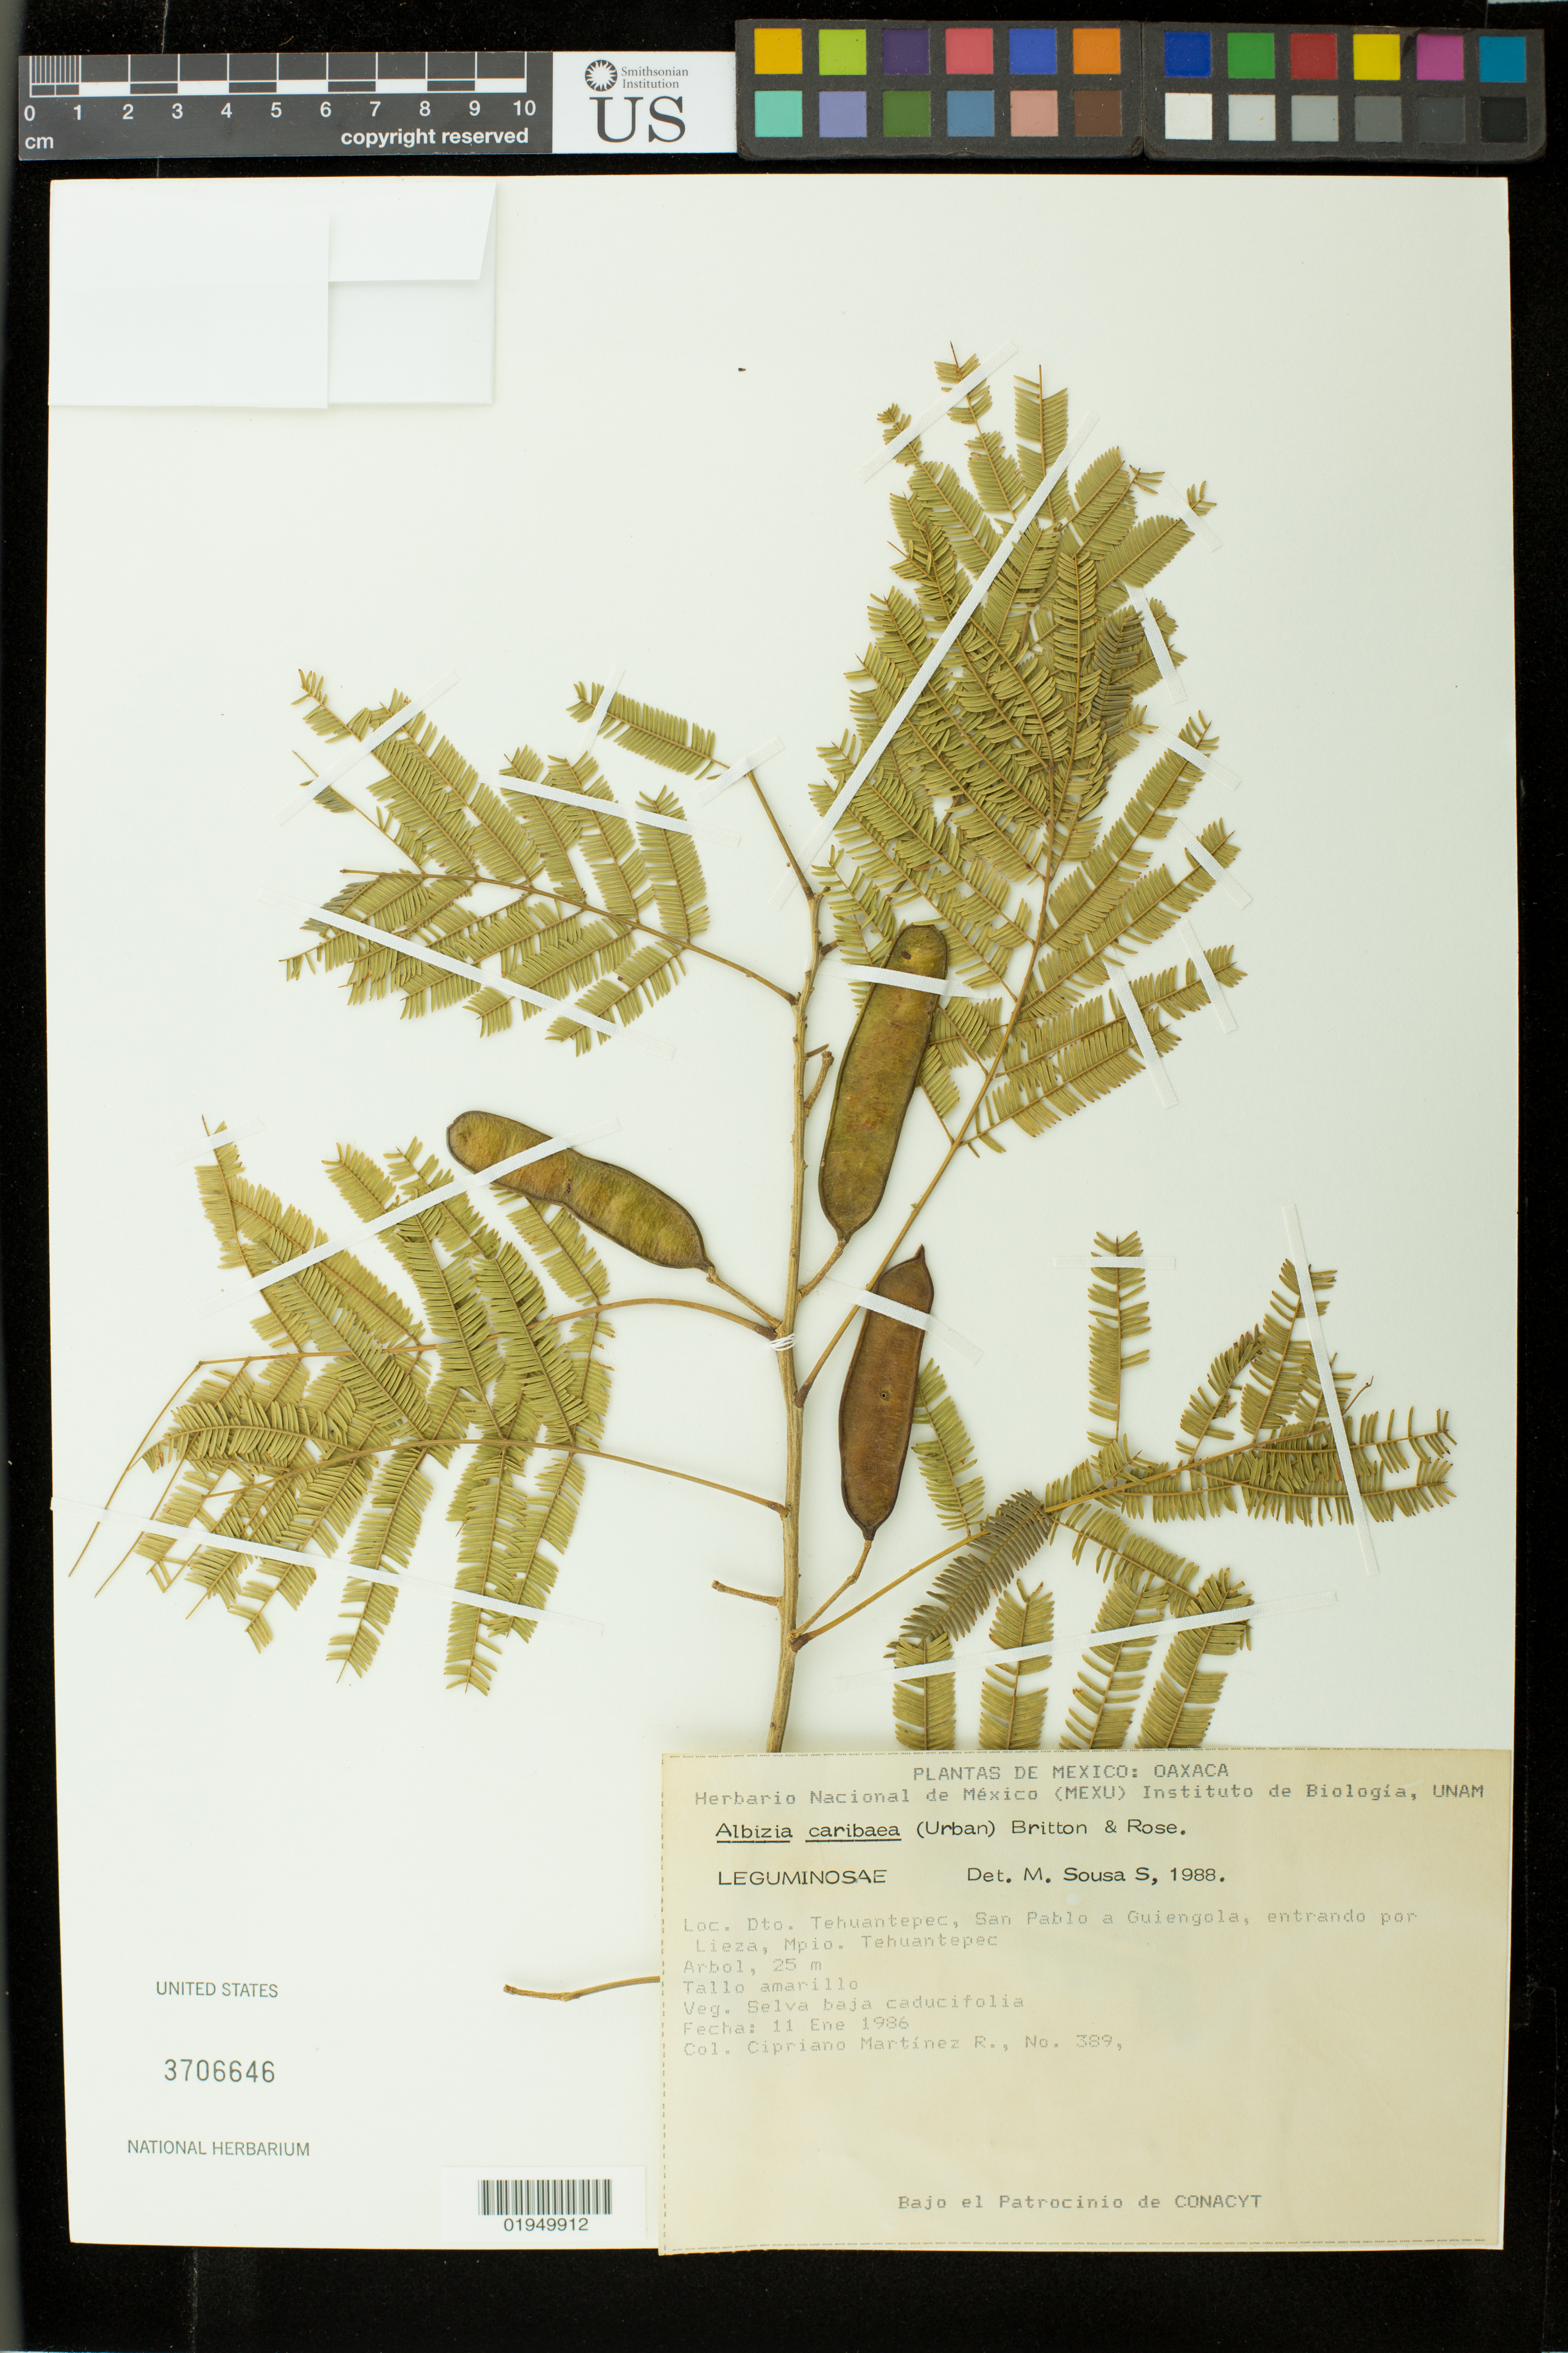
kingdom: Plantae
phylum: Tracheophyta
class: Magnoliopsida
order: Fabales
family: Fabaceae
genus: Pseudalbizzia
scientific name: Pseudalbizzia niopoides var. niopoides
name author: (Spruce ex Benth.) Koenen & Duno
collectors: C. Martínez R.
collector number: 389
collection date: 1986-01-11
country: Mexico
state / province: Oaxaca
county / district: Tehuantepec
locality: San Pablo a Guiengola, entrando por Lieza, Mpio. Tehuantepec.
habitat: Selva baja caducifolia.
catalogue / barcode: US 3706646